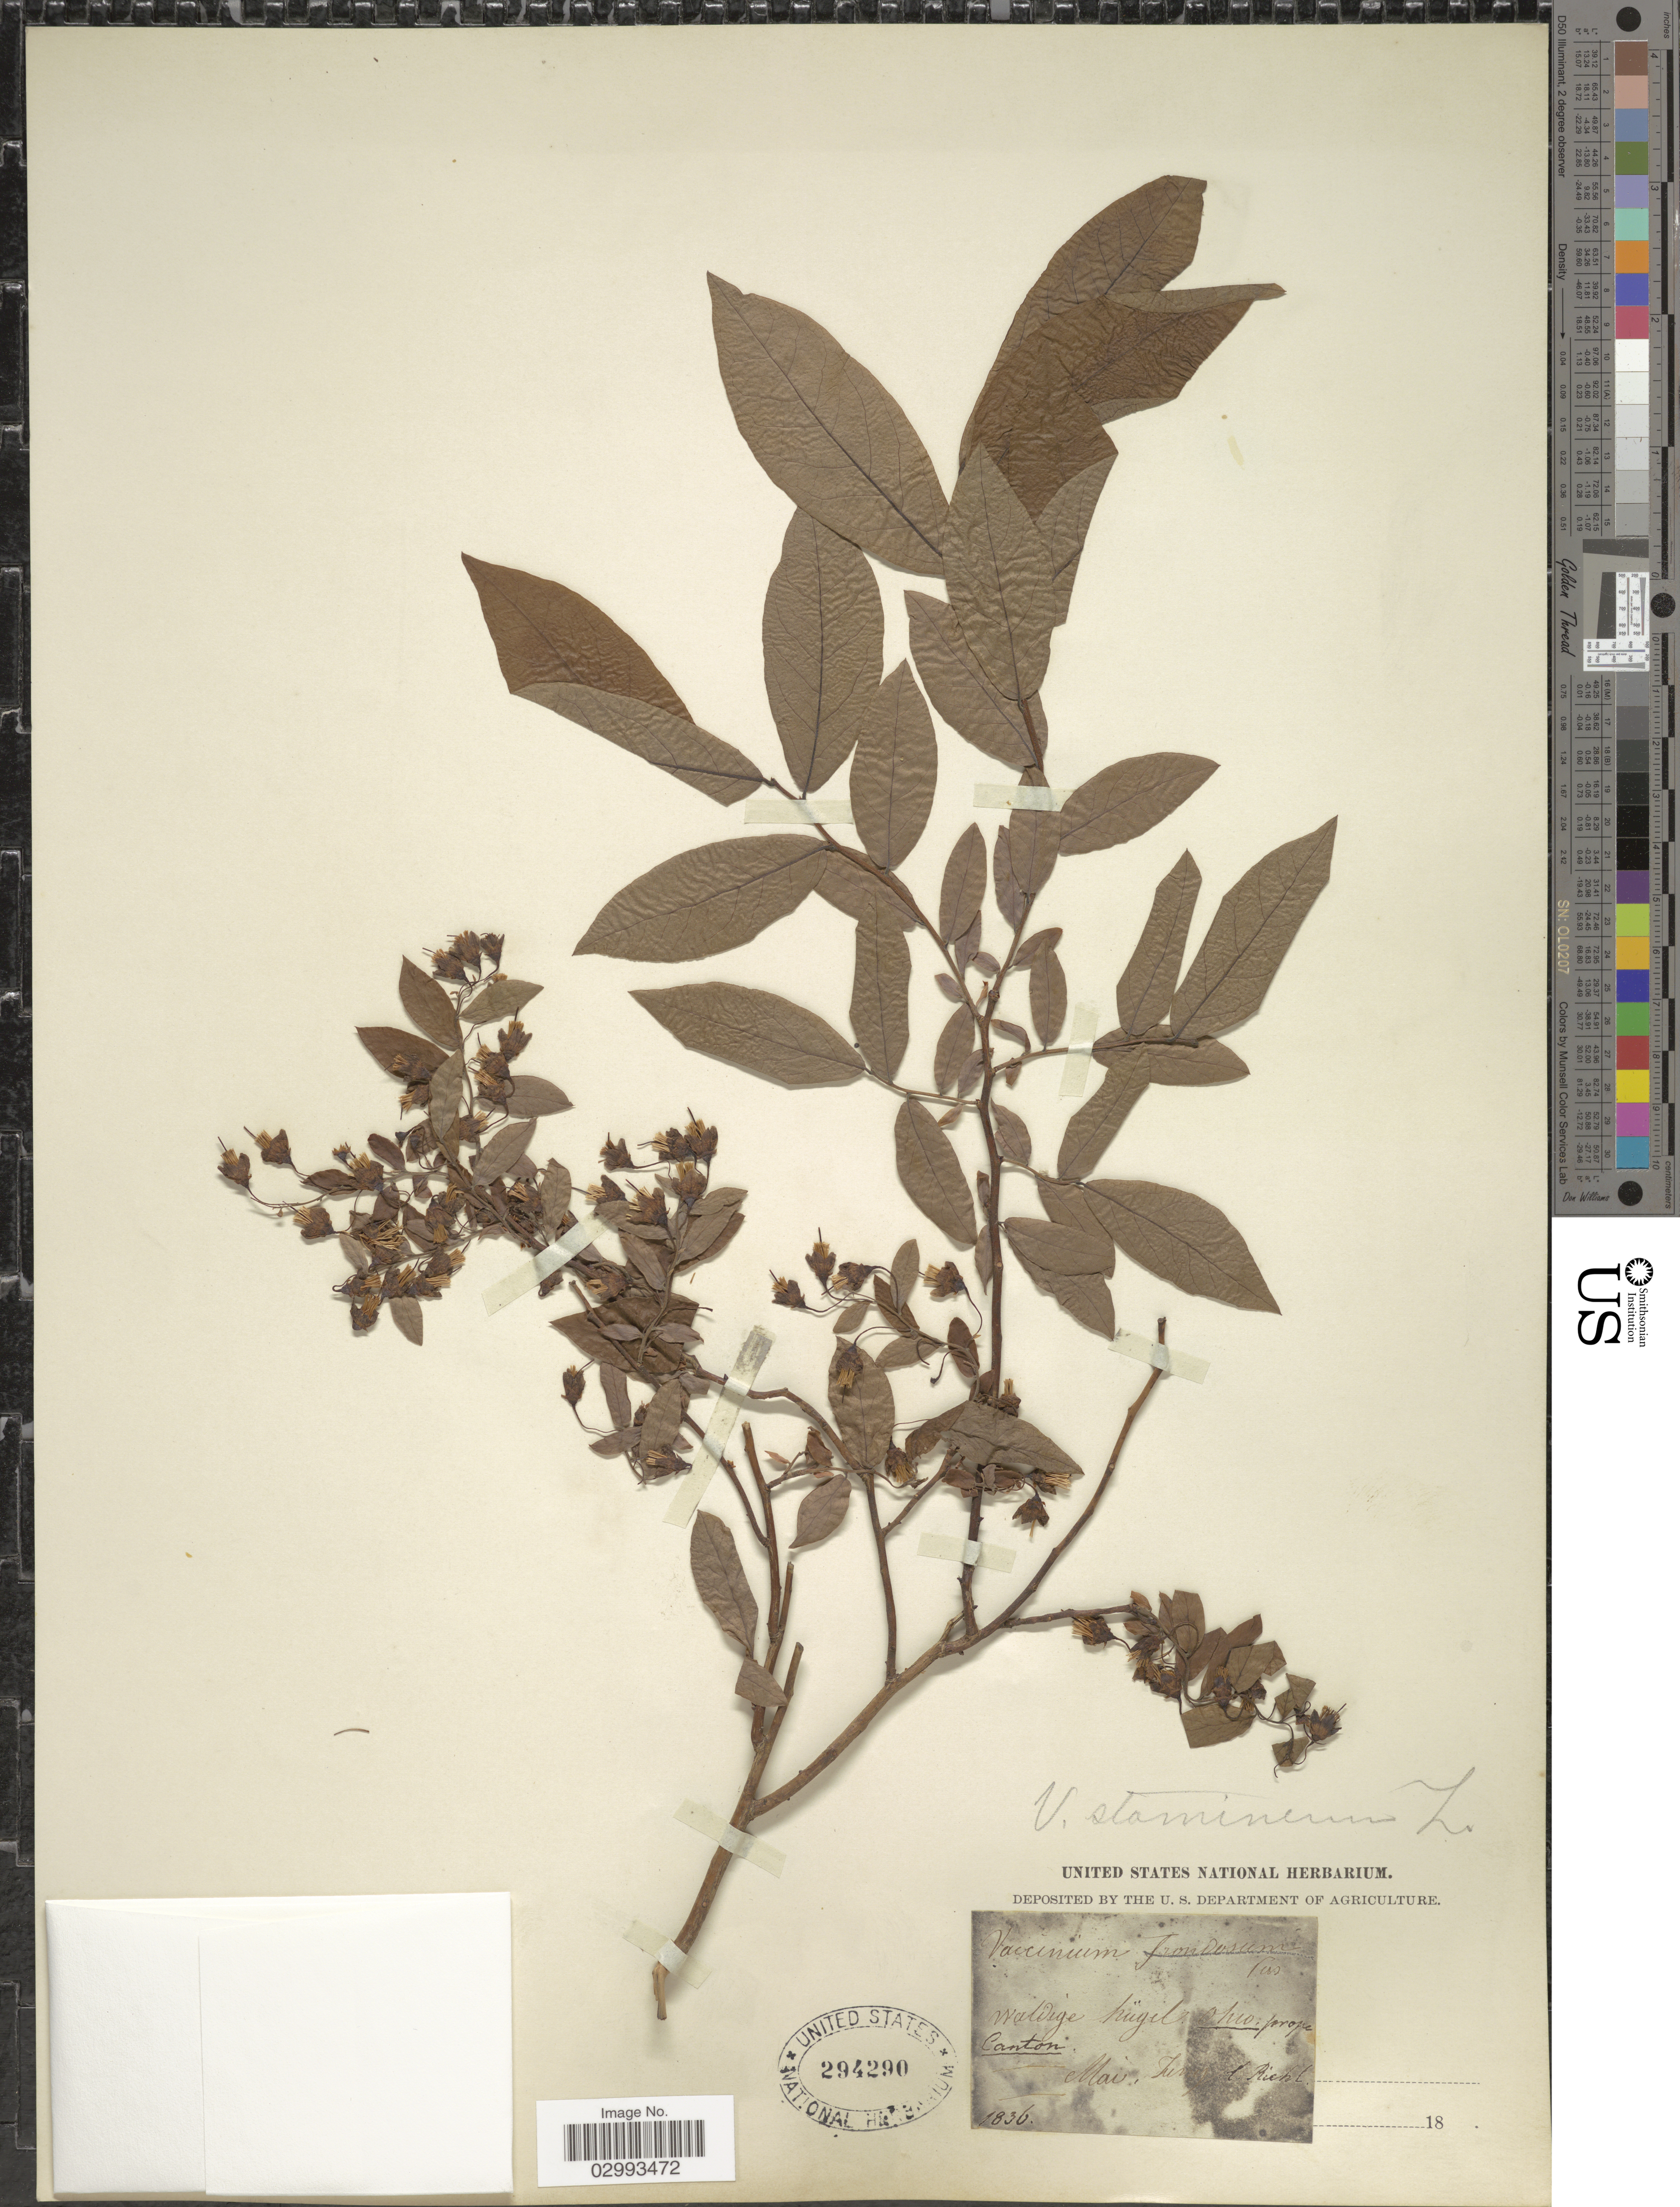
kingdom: Plantae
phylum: Tracheophyta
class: Magnoliopsida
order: Ericales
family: Ericaceae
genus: Polycodium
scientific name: Polycodium stamineum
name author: (L.) Greene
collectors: L. Rich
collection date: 1836-05/1836-06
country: United States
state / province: Ohio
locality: Prope Canton.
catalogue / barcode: US 294290